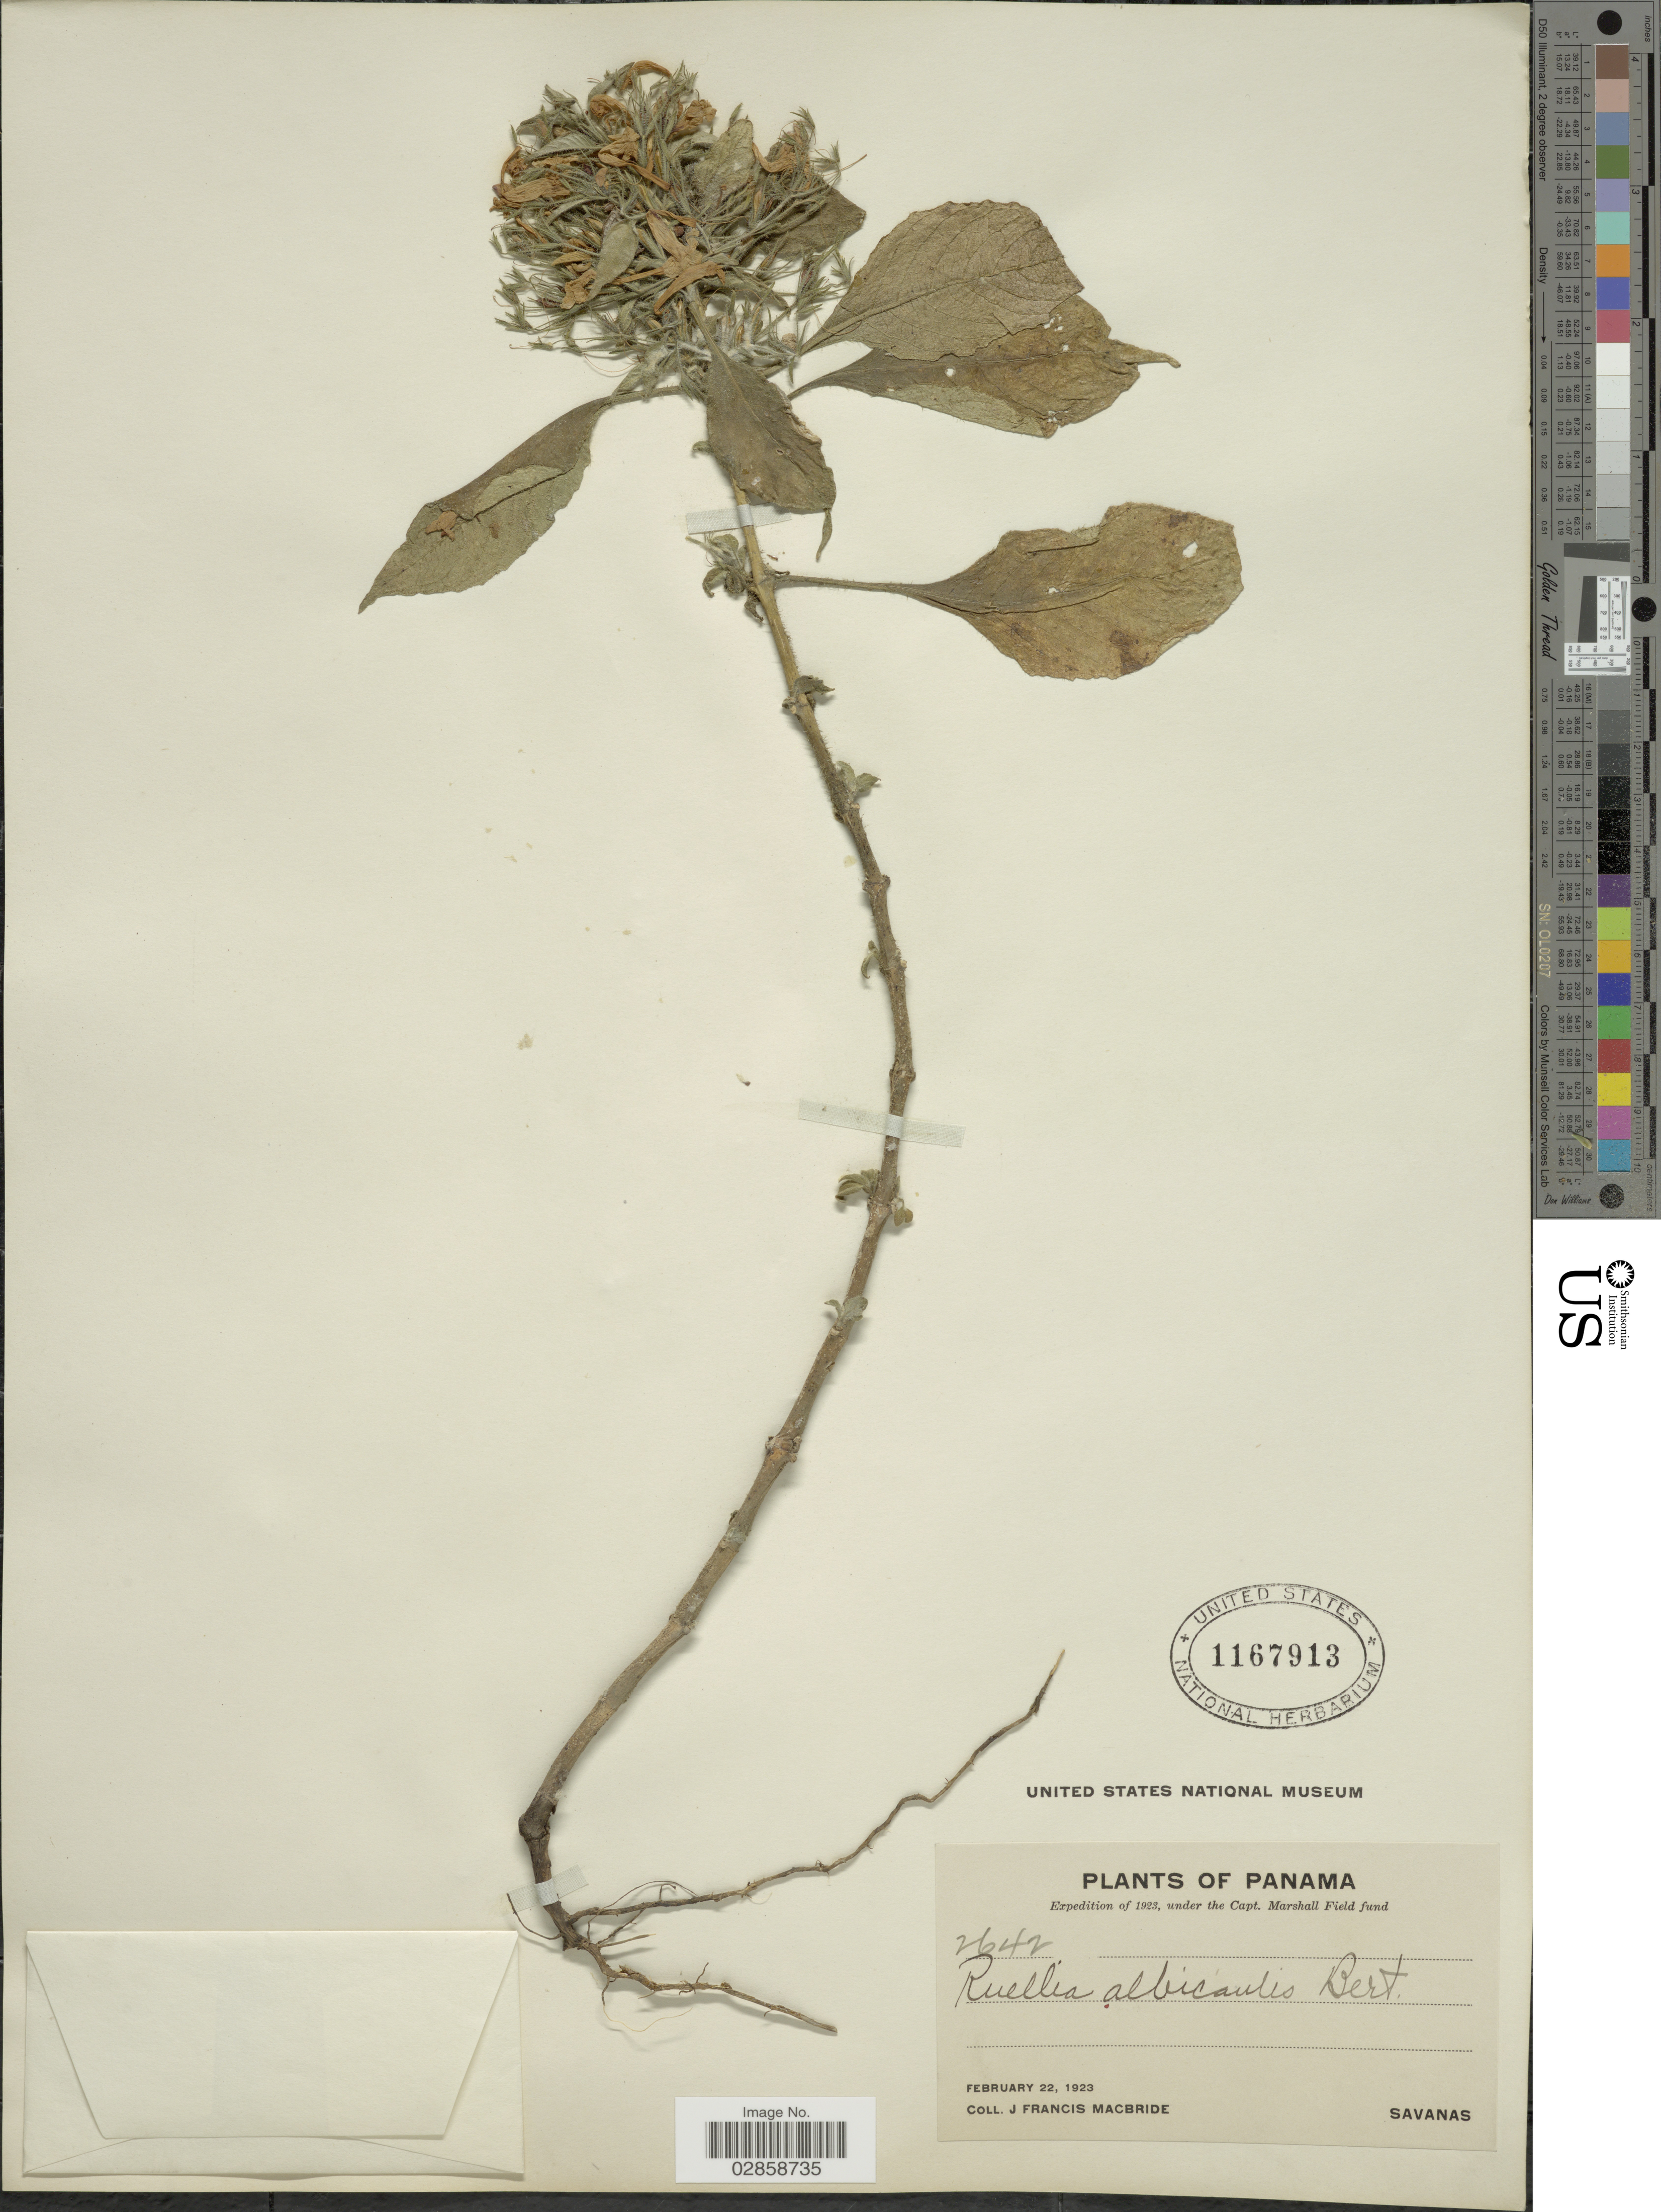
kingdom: Plantae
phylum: Tracheophyta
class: Magnoliopsida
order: Lamiales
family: Acanthaceae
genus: Ruellia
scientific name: Ruellia inundata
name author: Kunth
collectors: J. F. Macbride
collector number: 2642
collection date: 1923-02-22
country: Panama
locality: Savanas.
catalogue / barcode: US 1167913